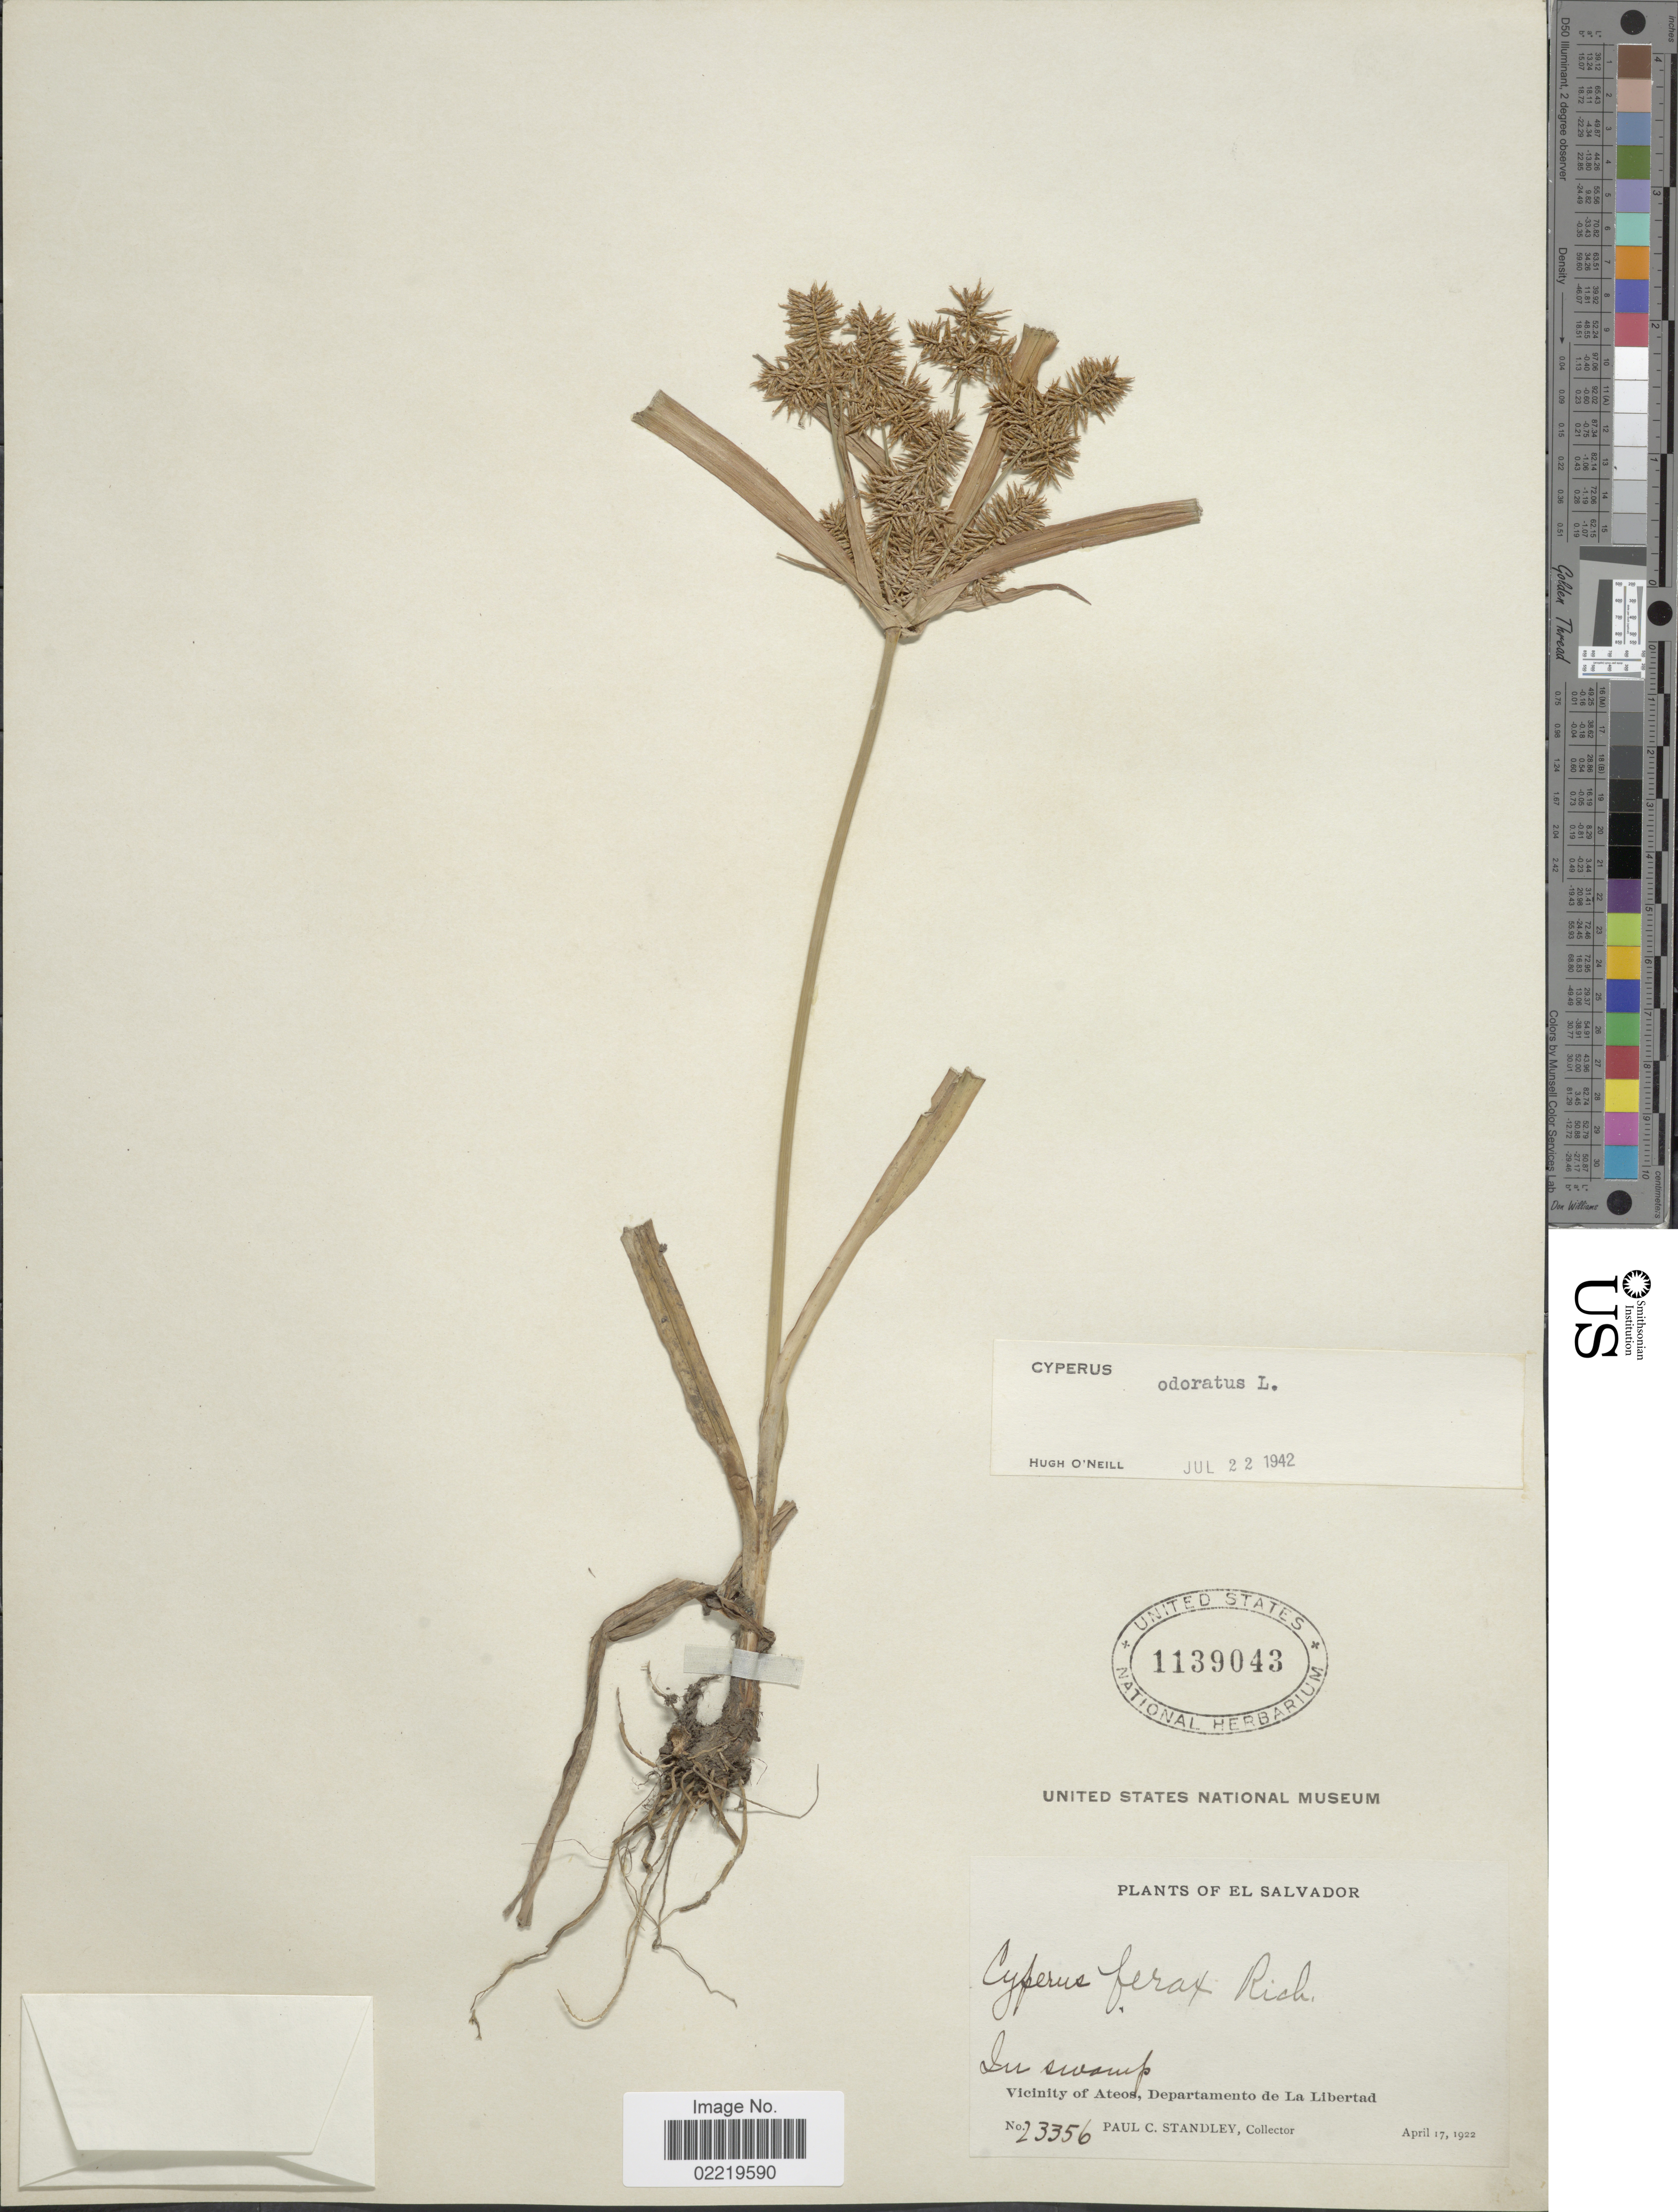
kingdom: Plantae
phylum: Tracheophyta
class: Liliopsida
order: Poales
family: Cyperaceae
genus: Cyperus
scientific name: Cyperus odoratus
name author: L.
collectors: P. C. Standley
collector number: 23356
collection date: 1922-04-17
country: El Salvador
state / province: La Libertad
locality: Vicinity of Ateos.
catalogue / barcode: US 1139043